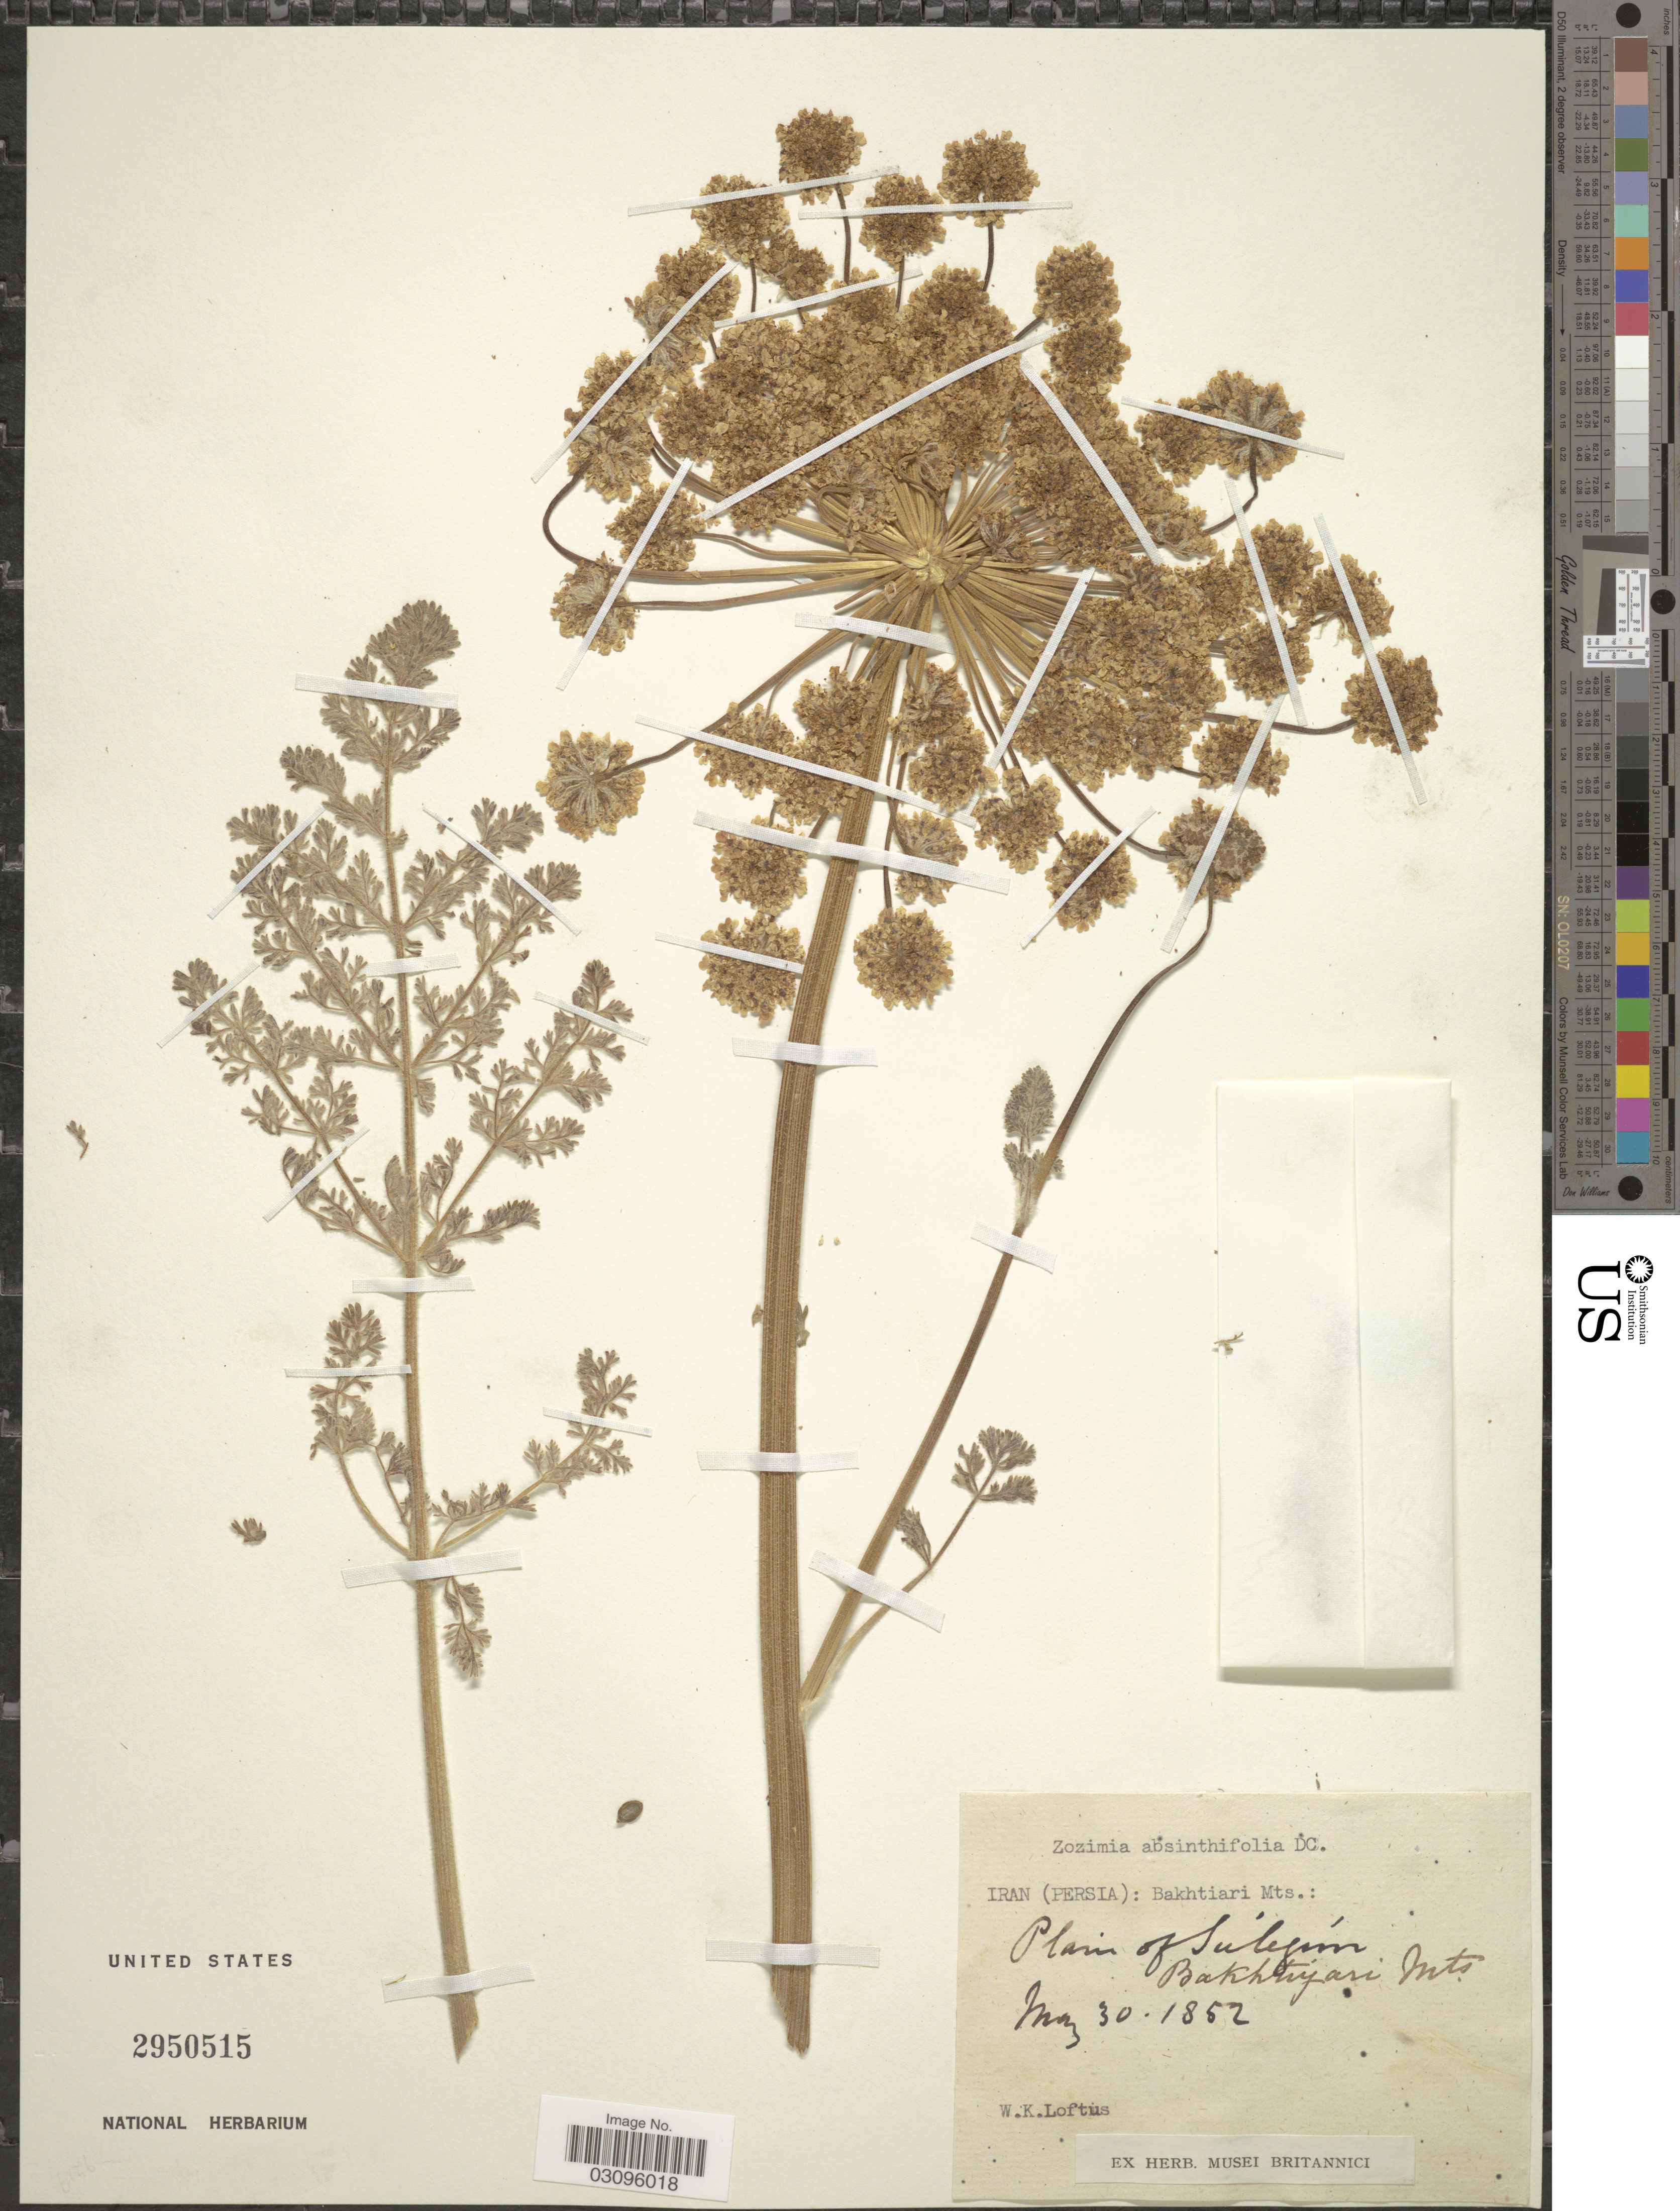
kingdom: Plantae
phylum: Tracheophyta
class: Magnoliopsida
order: Apiales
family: Apiaceae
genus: Zosima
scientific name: Zosima absinthifolia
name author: (Vent.) Link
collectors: W. Loftus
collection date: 1852-05-30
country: Iran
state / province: Chahar Mahaal and Bakhtiari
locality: Persia: Bakhtiari Mts.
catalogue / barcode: US 2950515